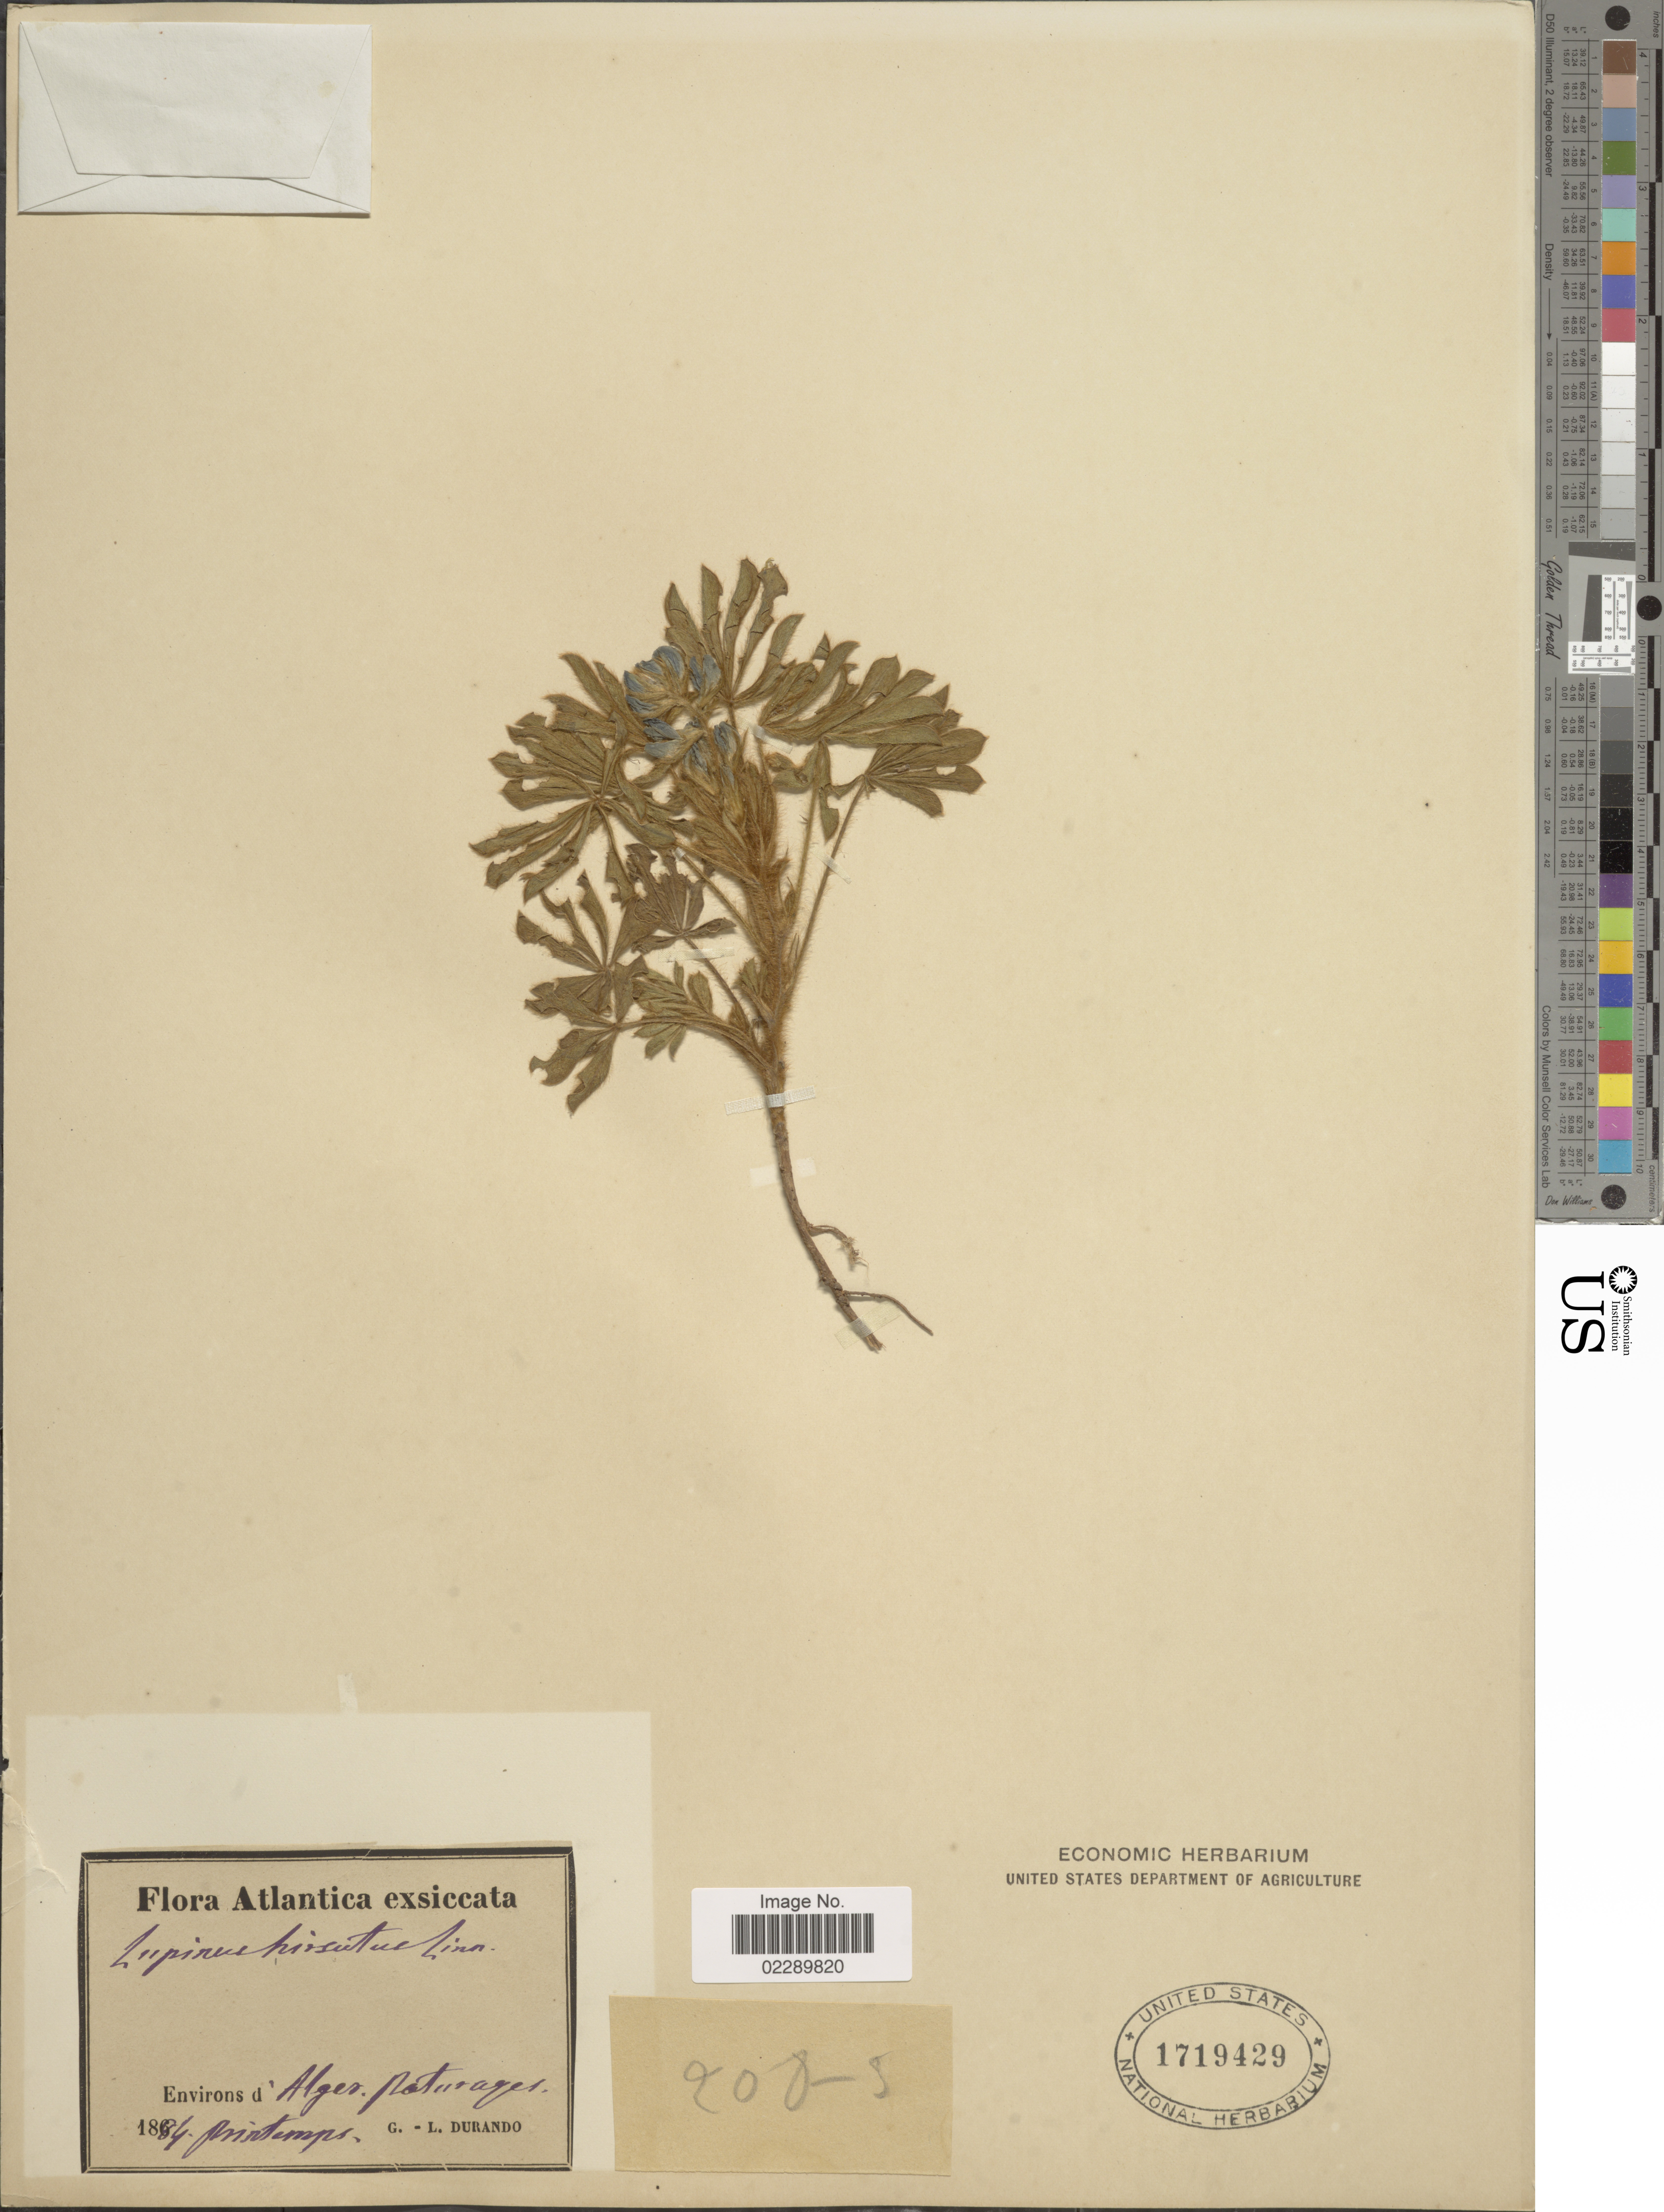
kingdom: Plantae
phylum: Tracheophyta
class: Magnoliopsida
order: Fabales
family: Fabaceae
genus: Lupinus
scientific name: Lupinus pilosus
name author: L.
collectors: G. Durando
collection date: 1884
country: Algeria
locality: Environs d'Alger. Poturages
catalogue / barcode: US 1719429